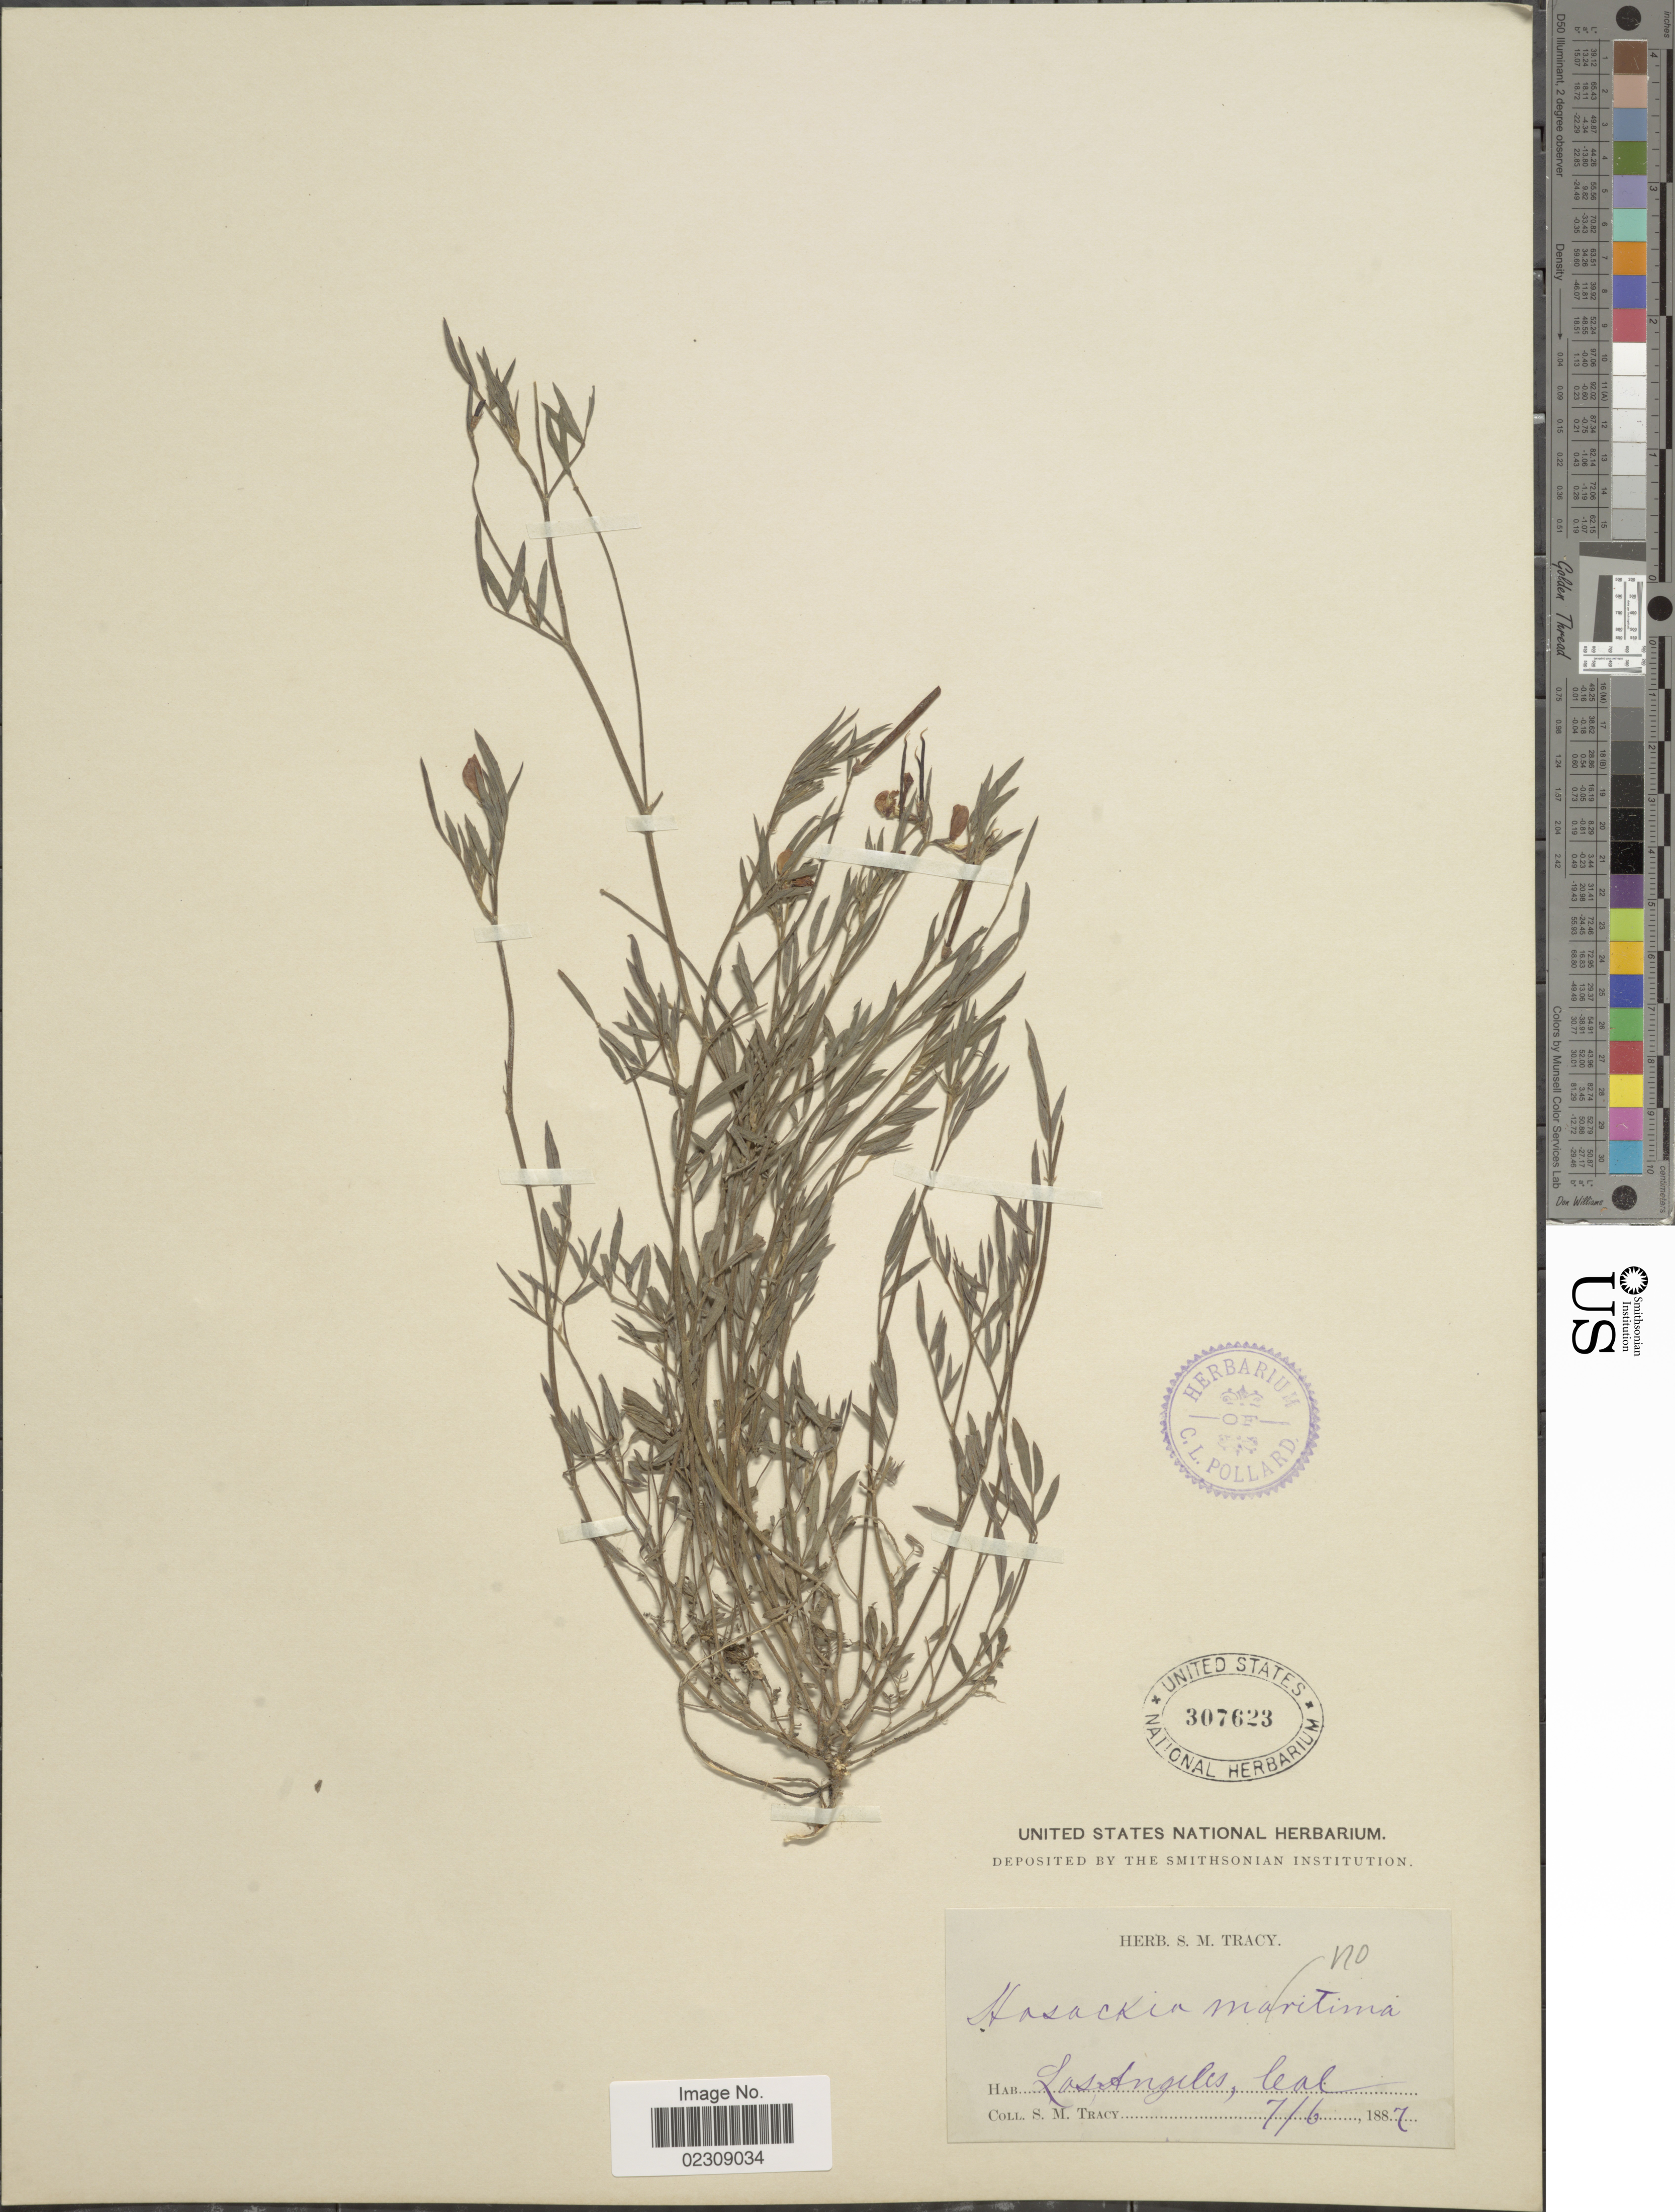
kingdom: Plantae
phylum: Tracheophyta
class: Magnoliopsida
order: Fabales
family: Fabaceae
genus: Hosackia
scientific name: Hosackia sp.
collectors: S. M. Tracy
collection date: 1887-07-06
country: United States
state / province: California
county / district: Los Angeles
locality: Los Angeles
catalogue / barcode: US 307623